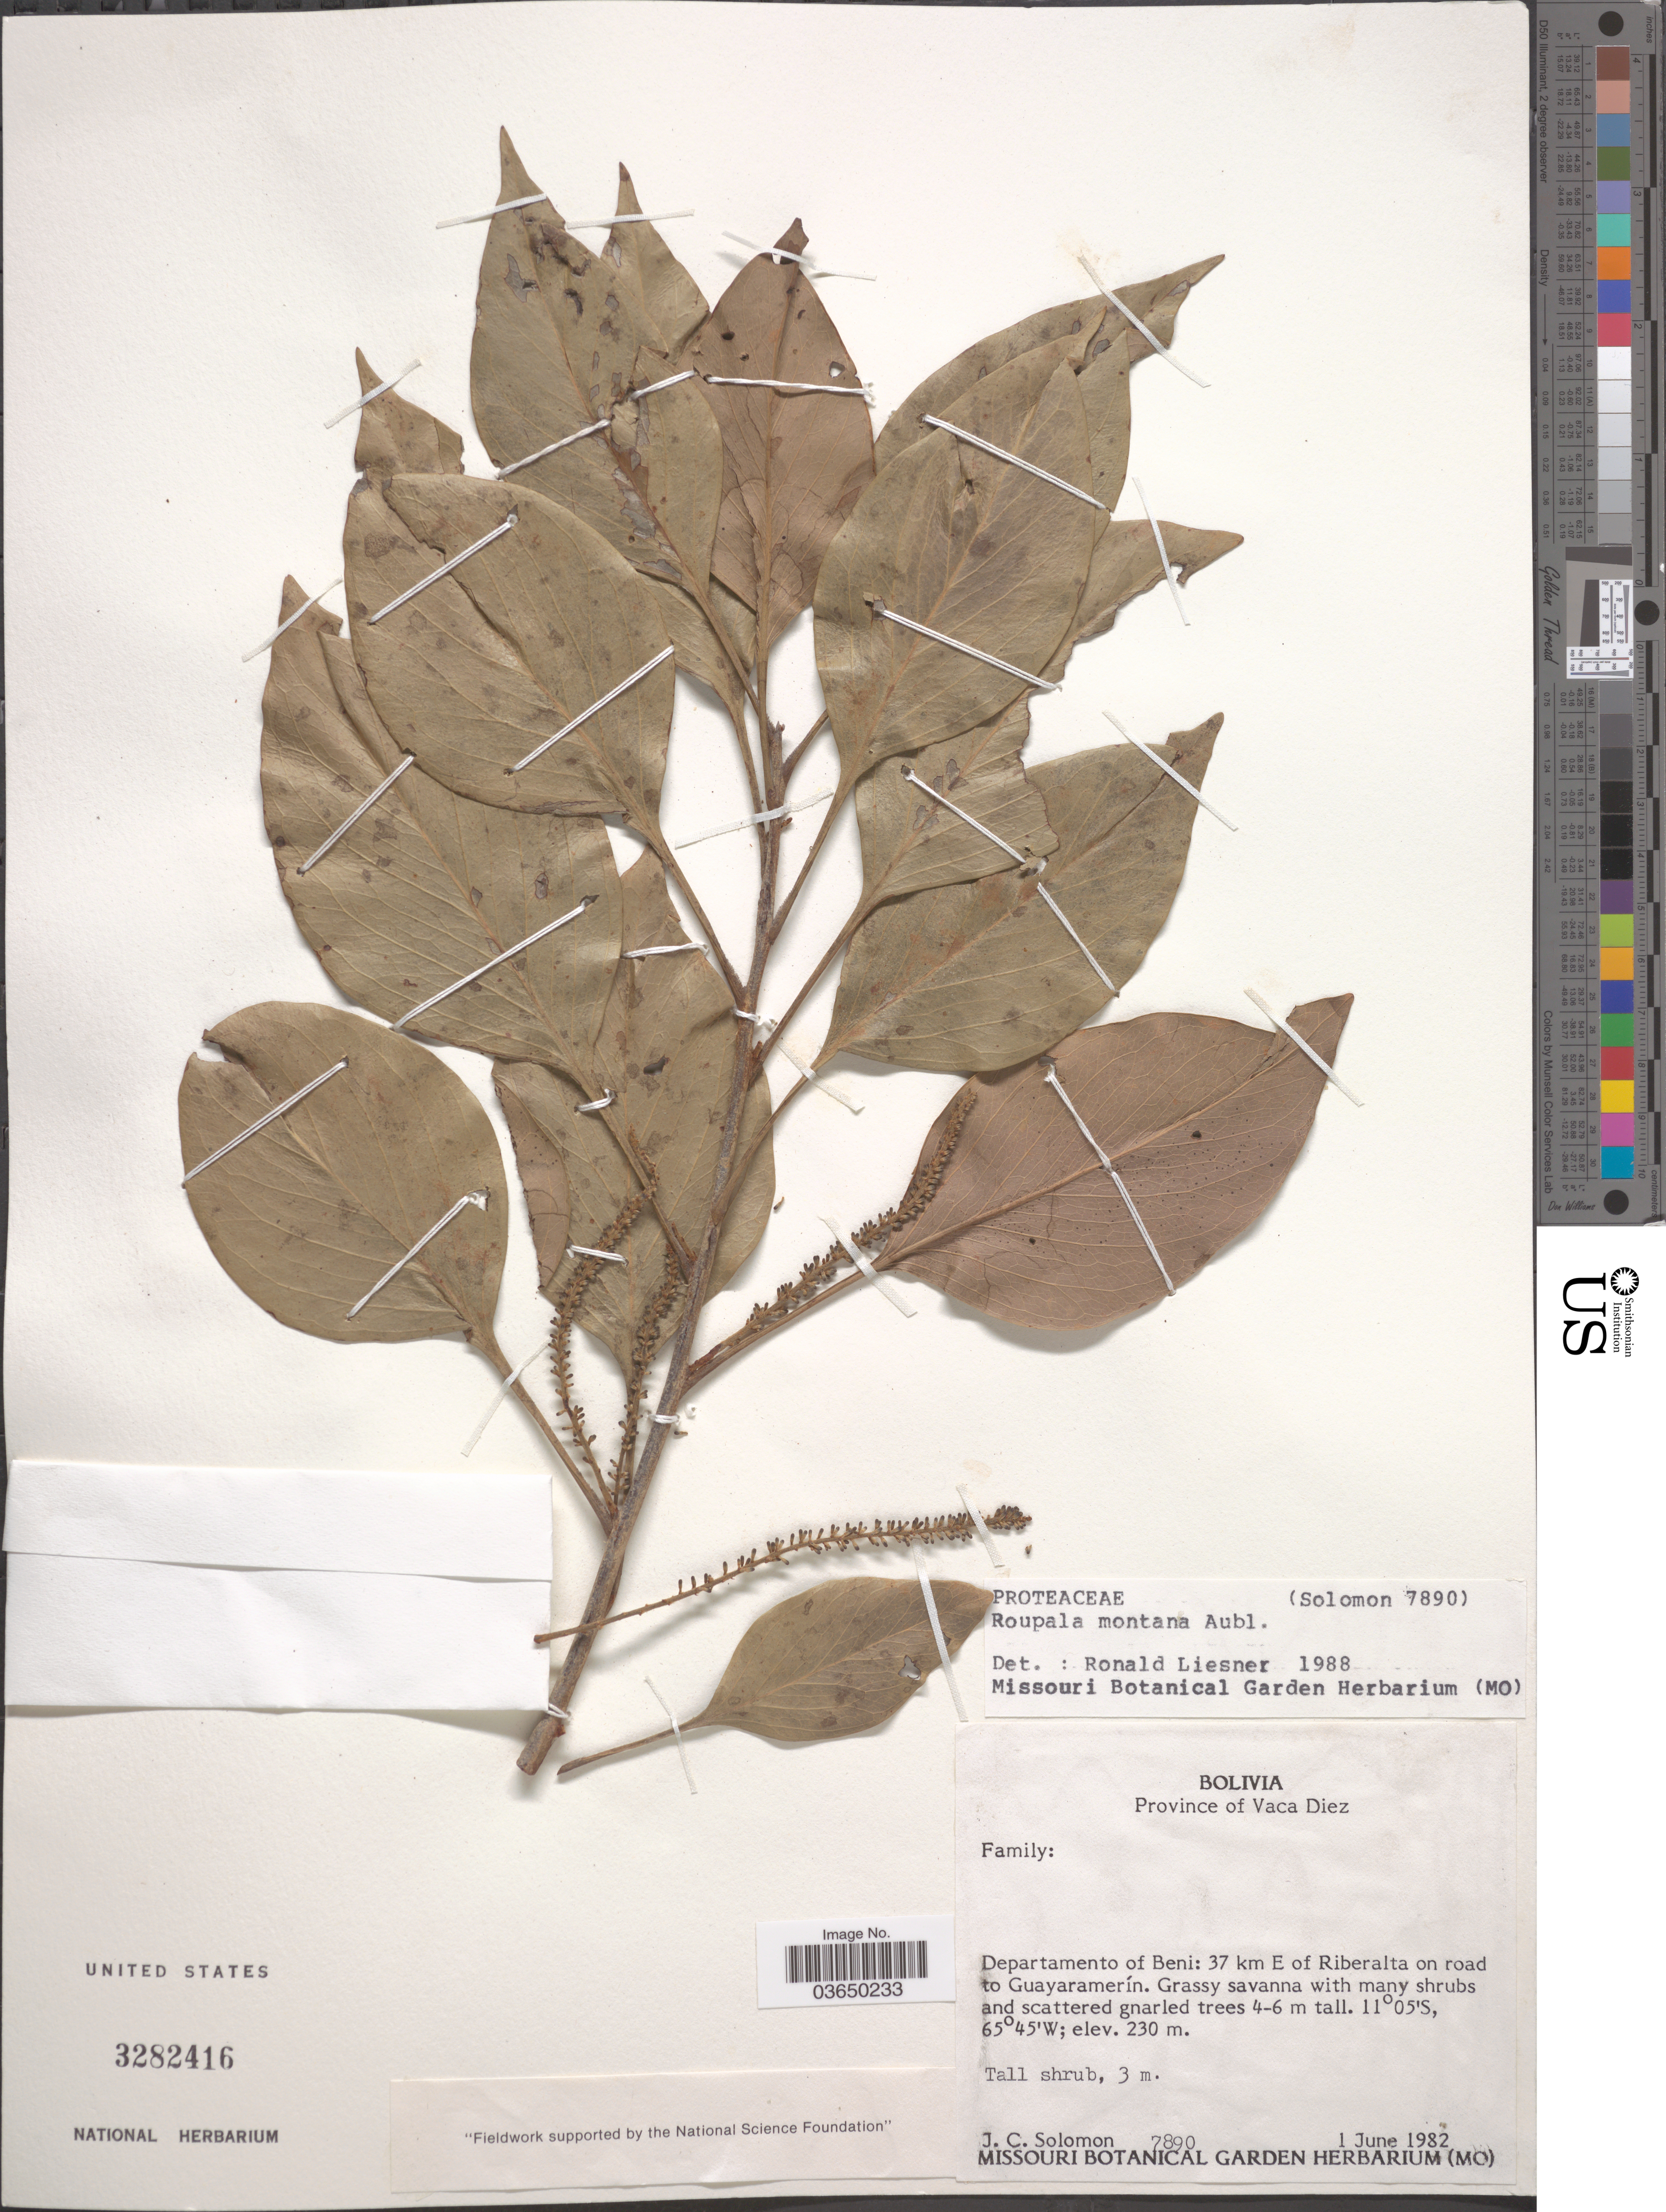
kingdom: Plantae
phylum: Tracheophyta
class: Magnoliopsida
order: Proteales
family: Proteaceae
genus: Roupala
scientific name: Roupala montana var. montana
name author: Aubl.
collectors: J. C. Solomon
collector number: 7890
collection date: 1982-06-01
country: Bolivia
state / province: Beni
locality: Departamento of Beni: 37 km E of Riberalta on road to Guayaramerín.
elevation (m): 230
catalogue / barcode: US 3282416